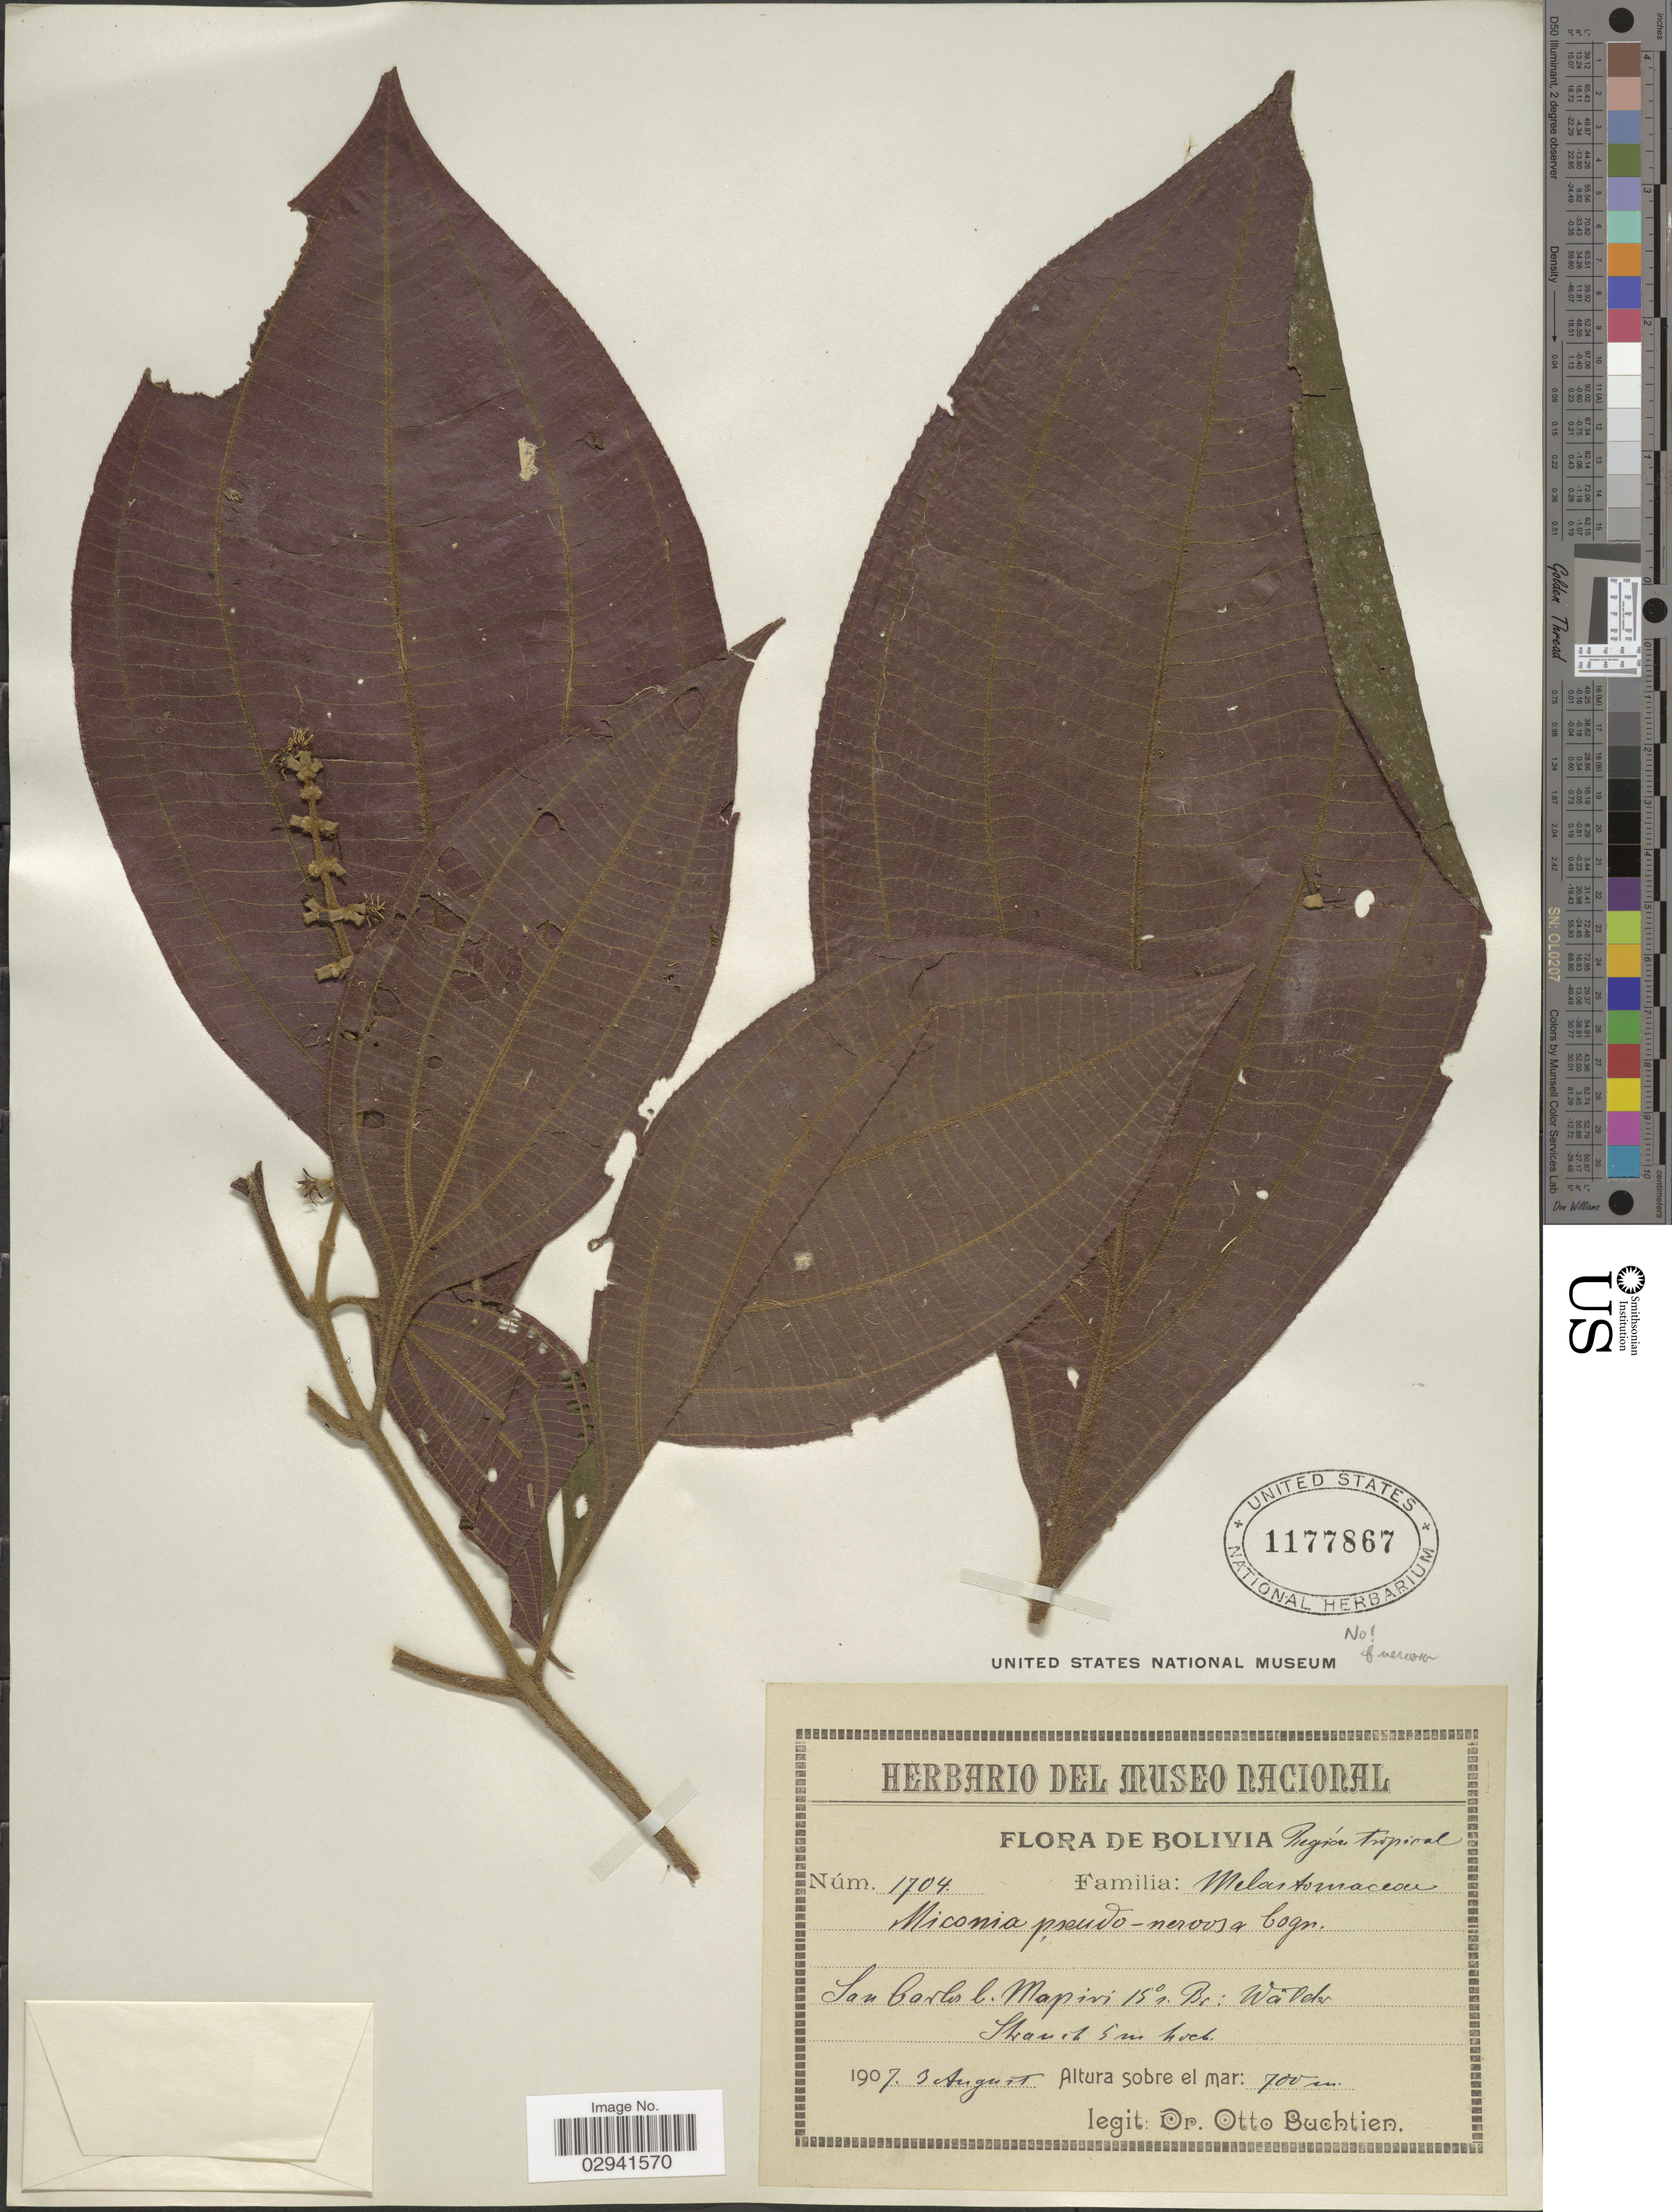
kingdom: Plantae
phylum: Tracheophyta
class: Magnoliopsida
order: Myrtales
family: Melastomataceae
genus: Miconia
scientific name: Miconia nervosa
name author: (Sm.) Triana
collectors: O. Buchtien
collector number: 1704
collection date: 1907-08-03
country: Bolivia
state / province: La Paz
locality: Región Tropical. San Carlos l. Mapiri 15°s. Br.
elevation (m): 700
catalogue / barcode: US 1177867